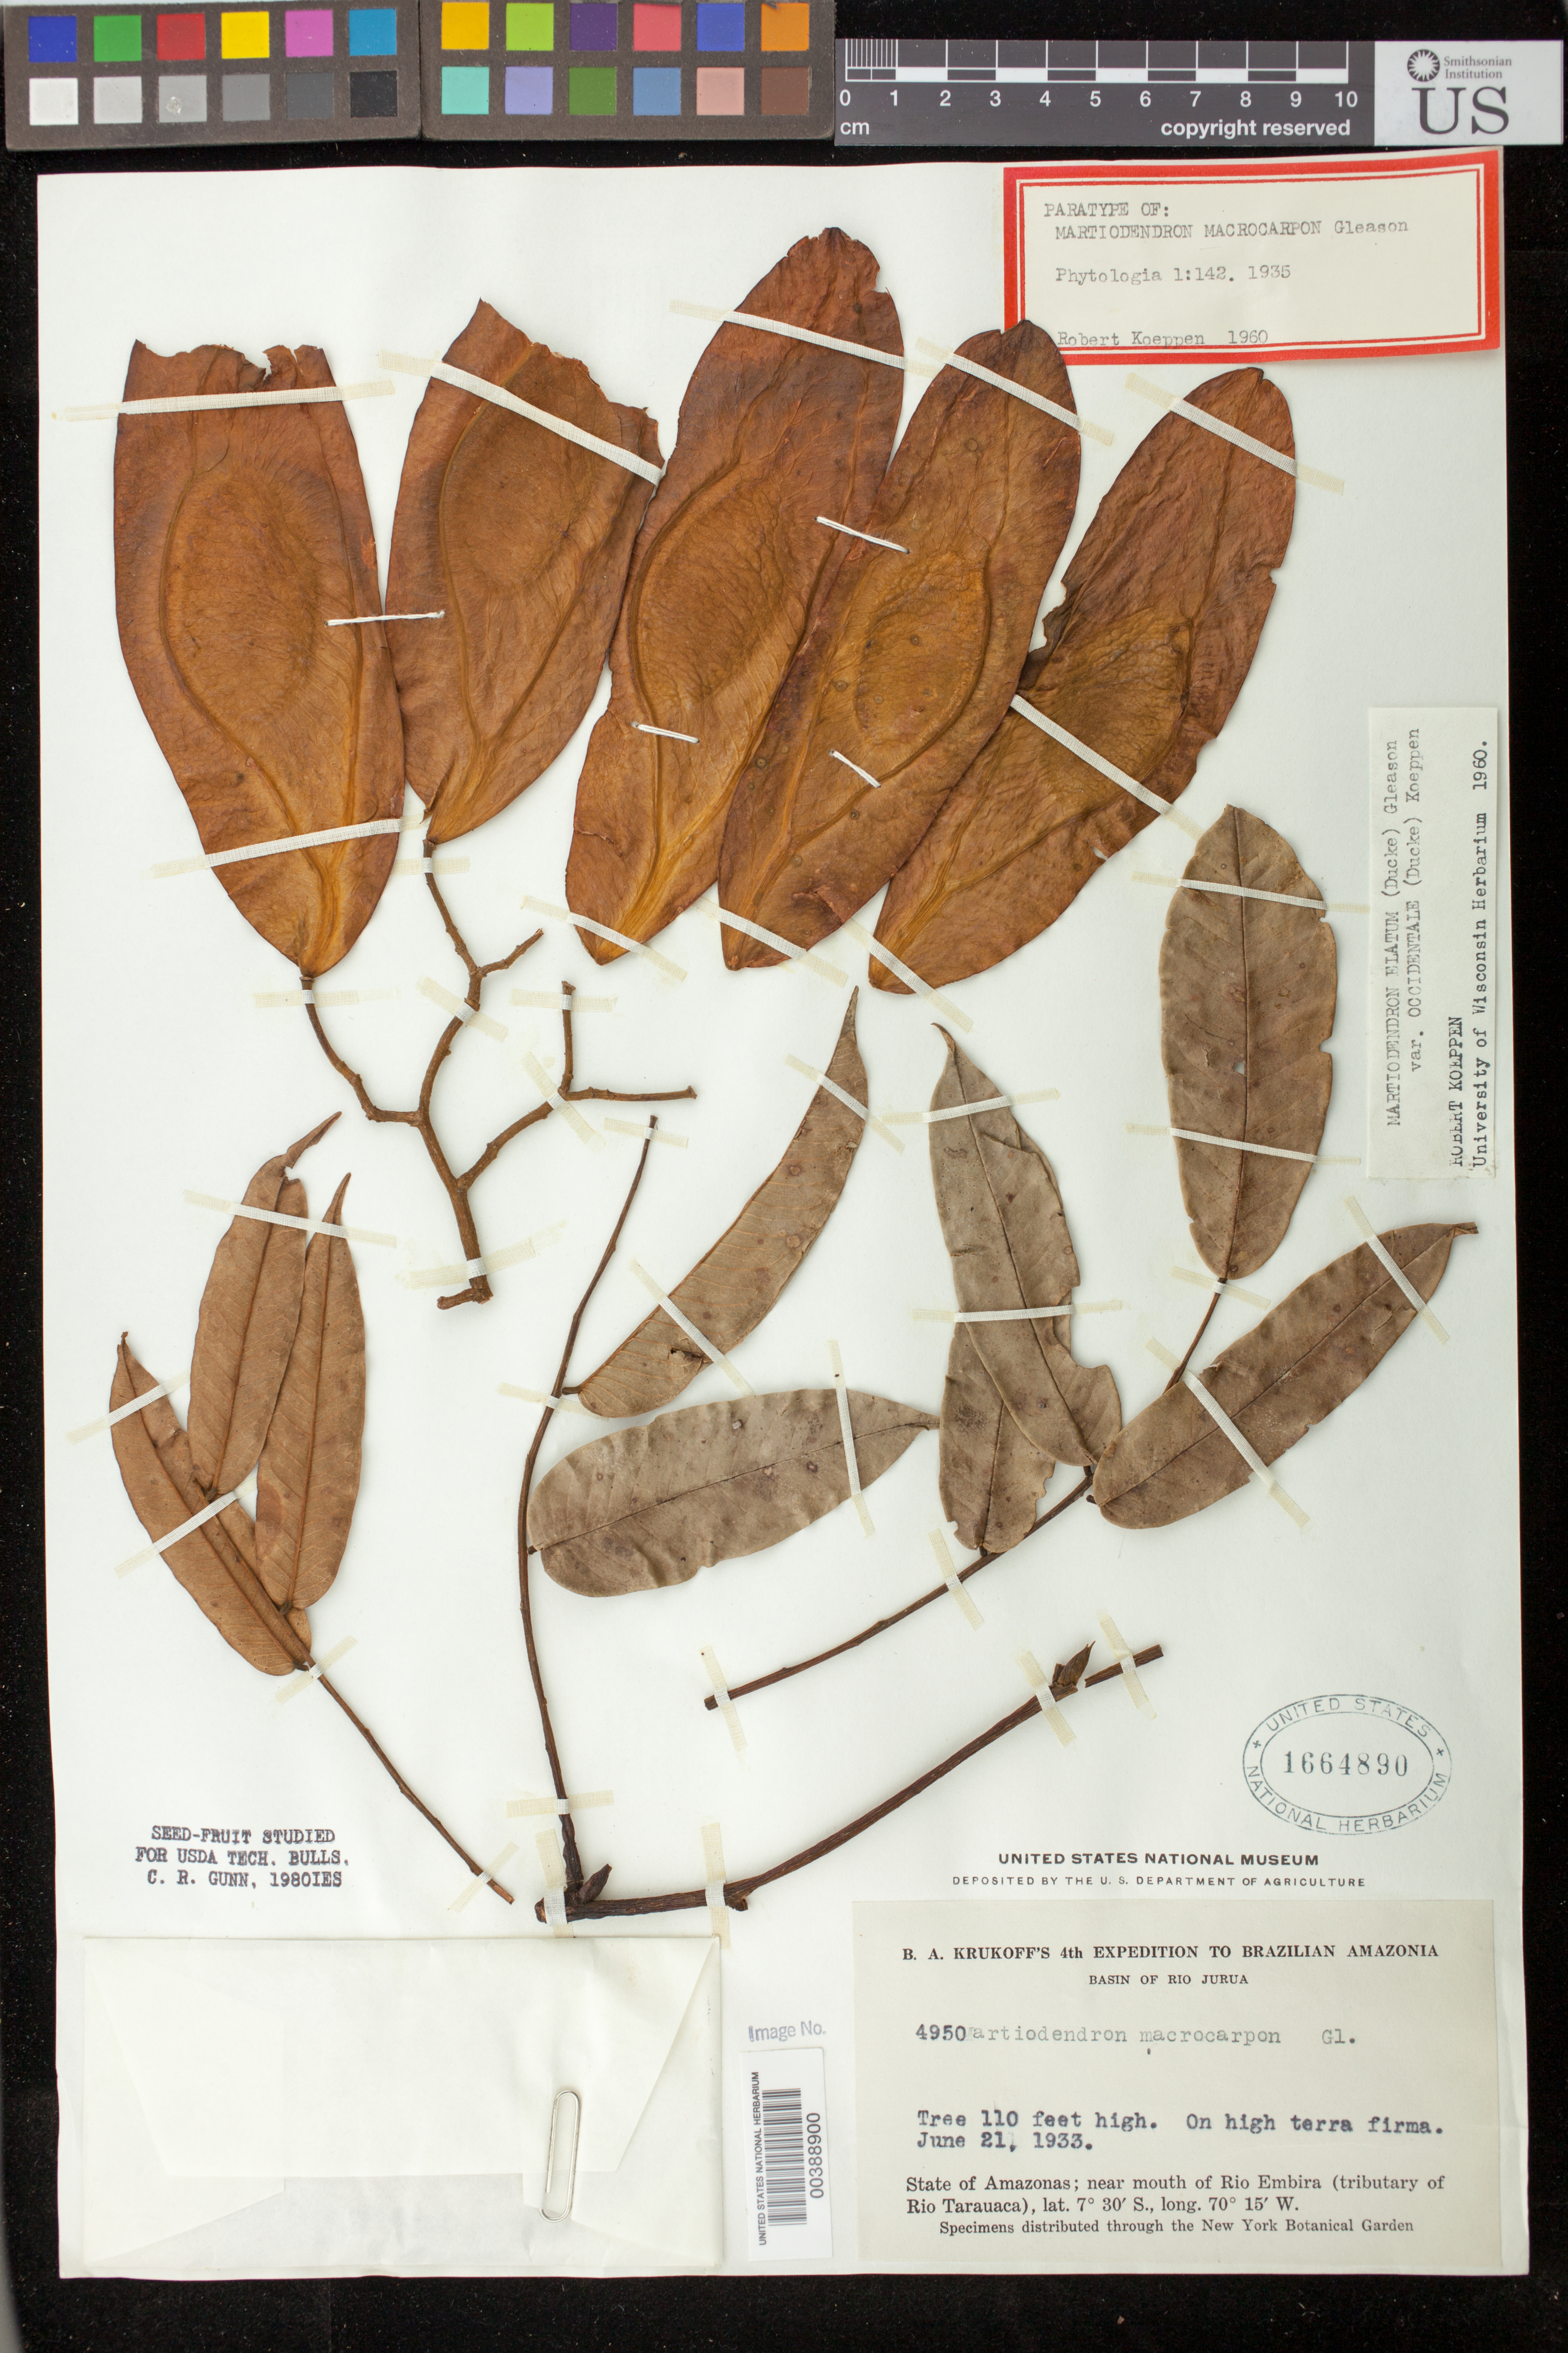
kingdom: Plantae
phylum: Tracheophyta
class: Magnoliopsida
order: Fabales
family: Fabaceae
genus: Martiodendron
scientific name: Martiodendron elatum var. occidentale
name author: (Ducke) R.C. Koeppen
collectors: B. A. Krukoff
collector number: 4950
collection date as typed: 21 Jun 1933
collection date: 1933-06-21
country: Brazil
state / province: Amazonas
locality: Basin of Rio Jurua; near mouth of Rio Embira (tributary of Rio Tarauaca)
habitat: On high terra firma.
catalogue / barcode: US 1664890